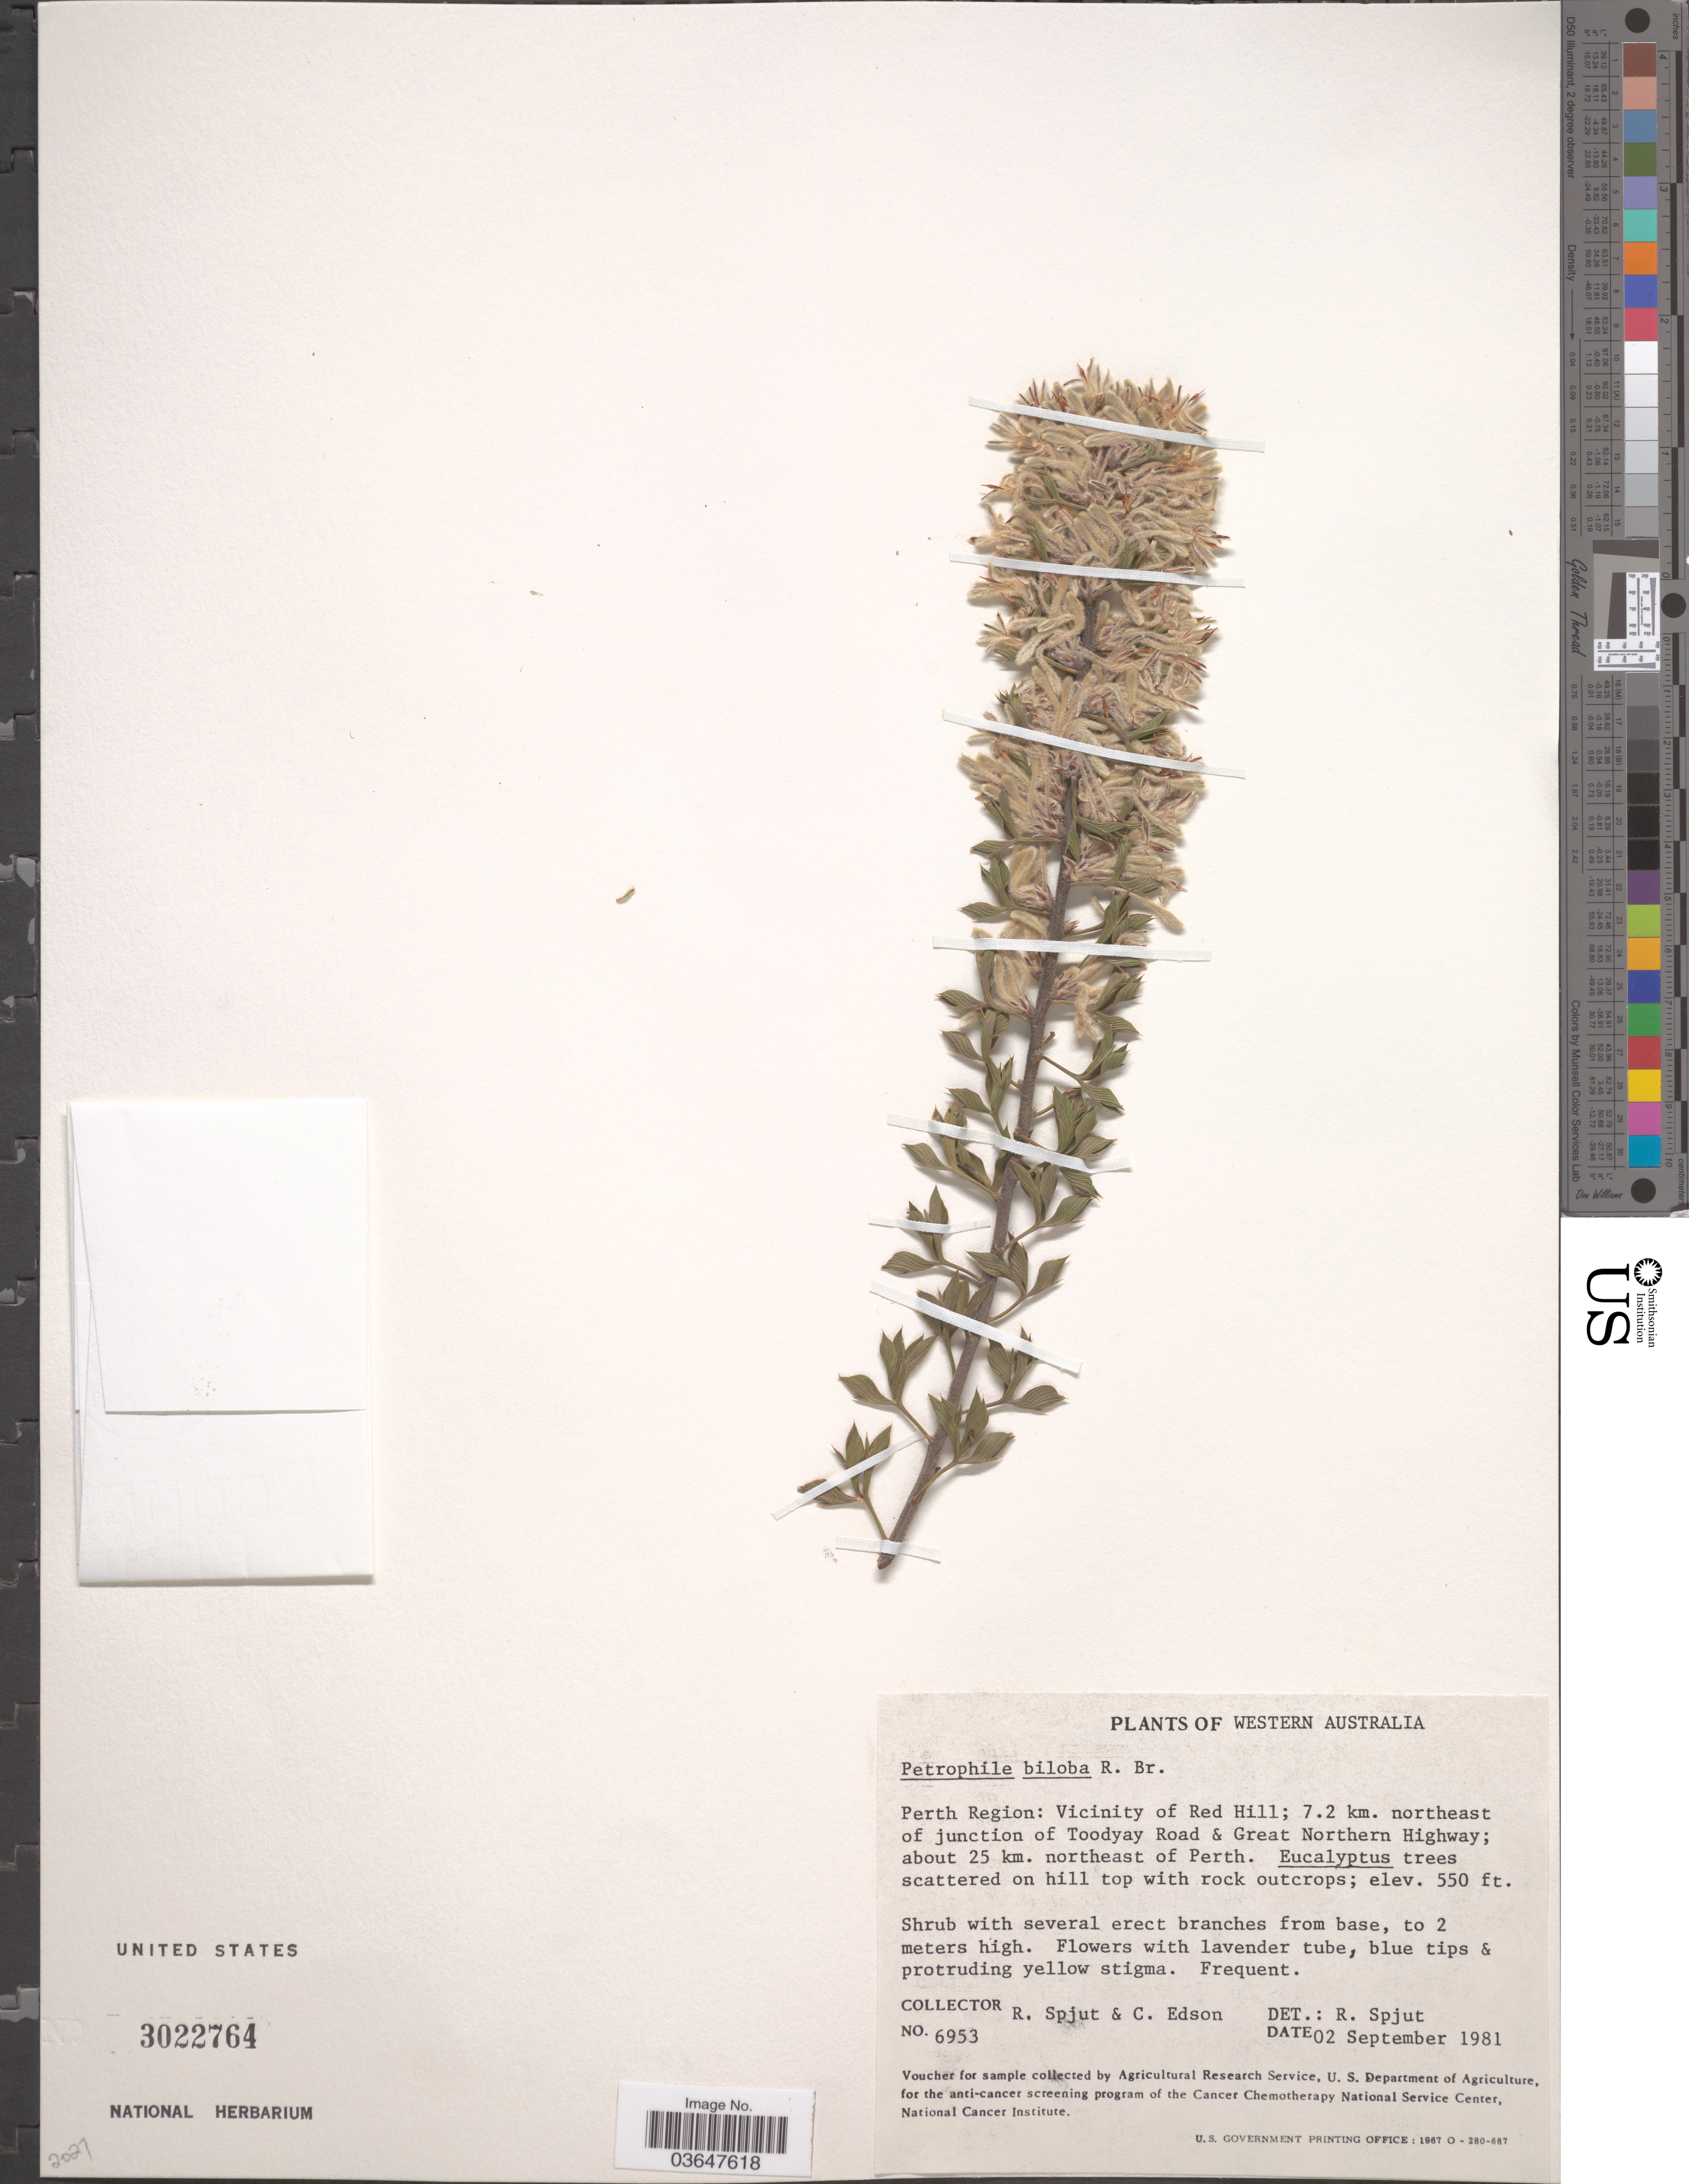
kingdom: Plantae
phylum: Tracheophyta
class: Magnoliopsida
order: Proteales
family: Proteaceae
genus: Petrophile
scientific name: Petrophile biloba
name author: Rydb.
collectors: R. Spjut & C. Edson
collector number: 6953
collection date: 1981-09-02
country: Australia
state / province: Western Australia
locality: Perth Region: Vicinity of Red Hill; 7.2 km. northeast of junction of Toodyay Road & Great Northern Highway; about 25 km. northeast of Perth.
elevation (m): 168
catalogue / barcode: US 3022764